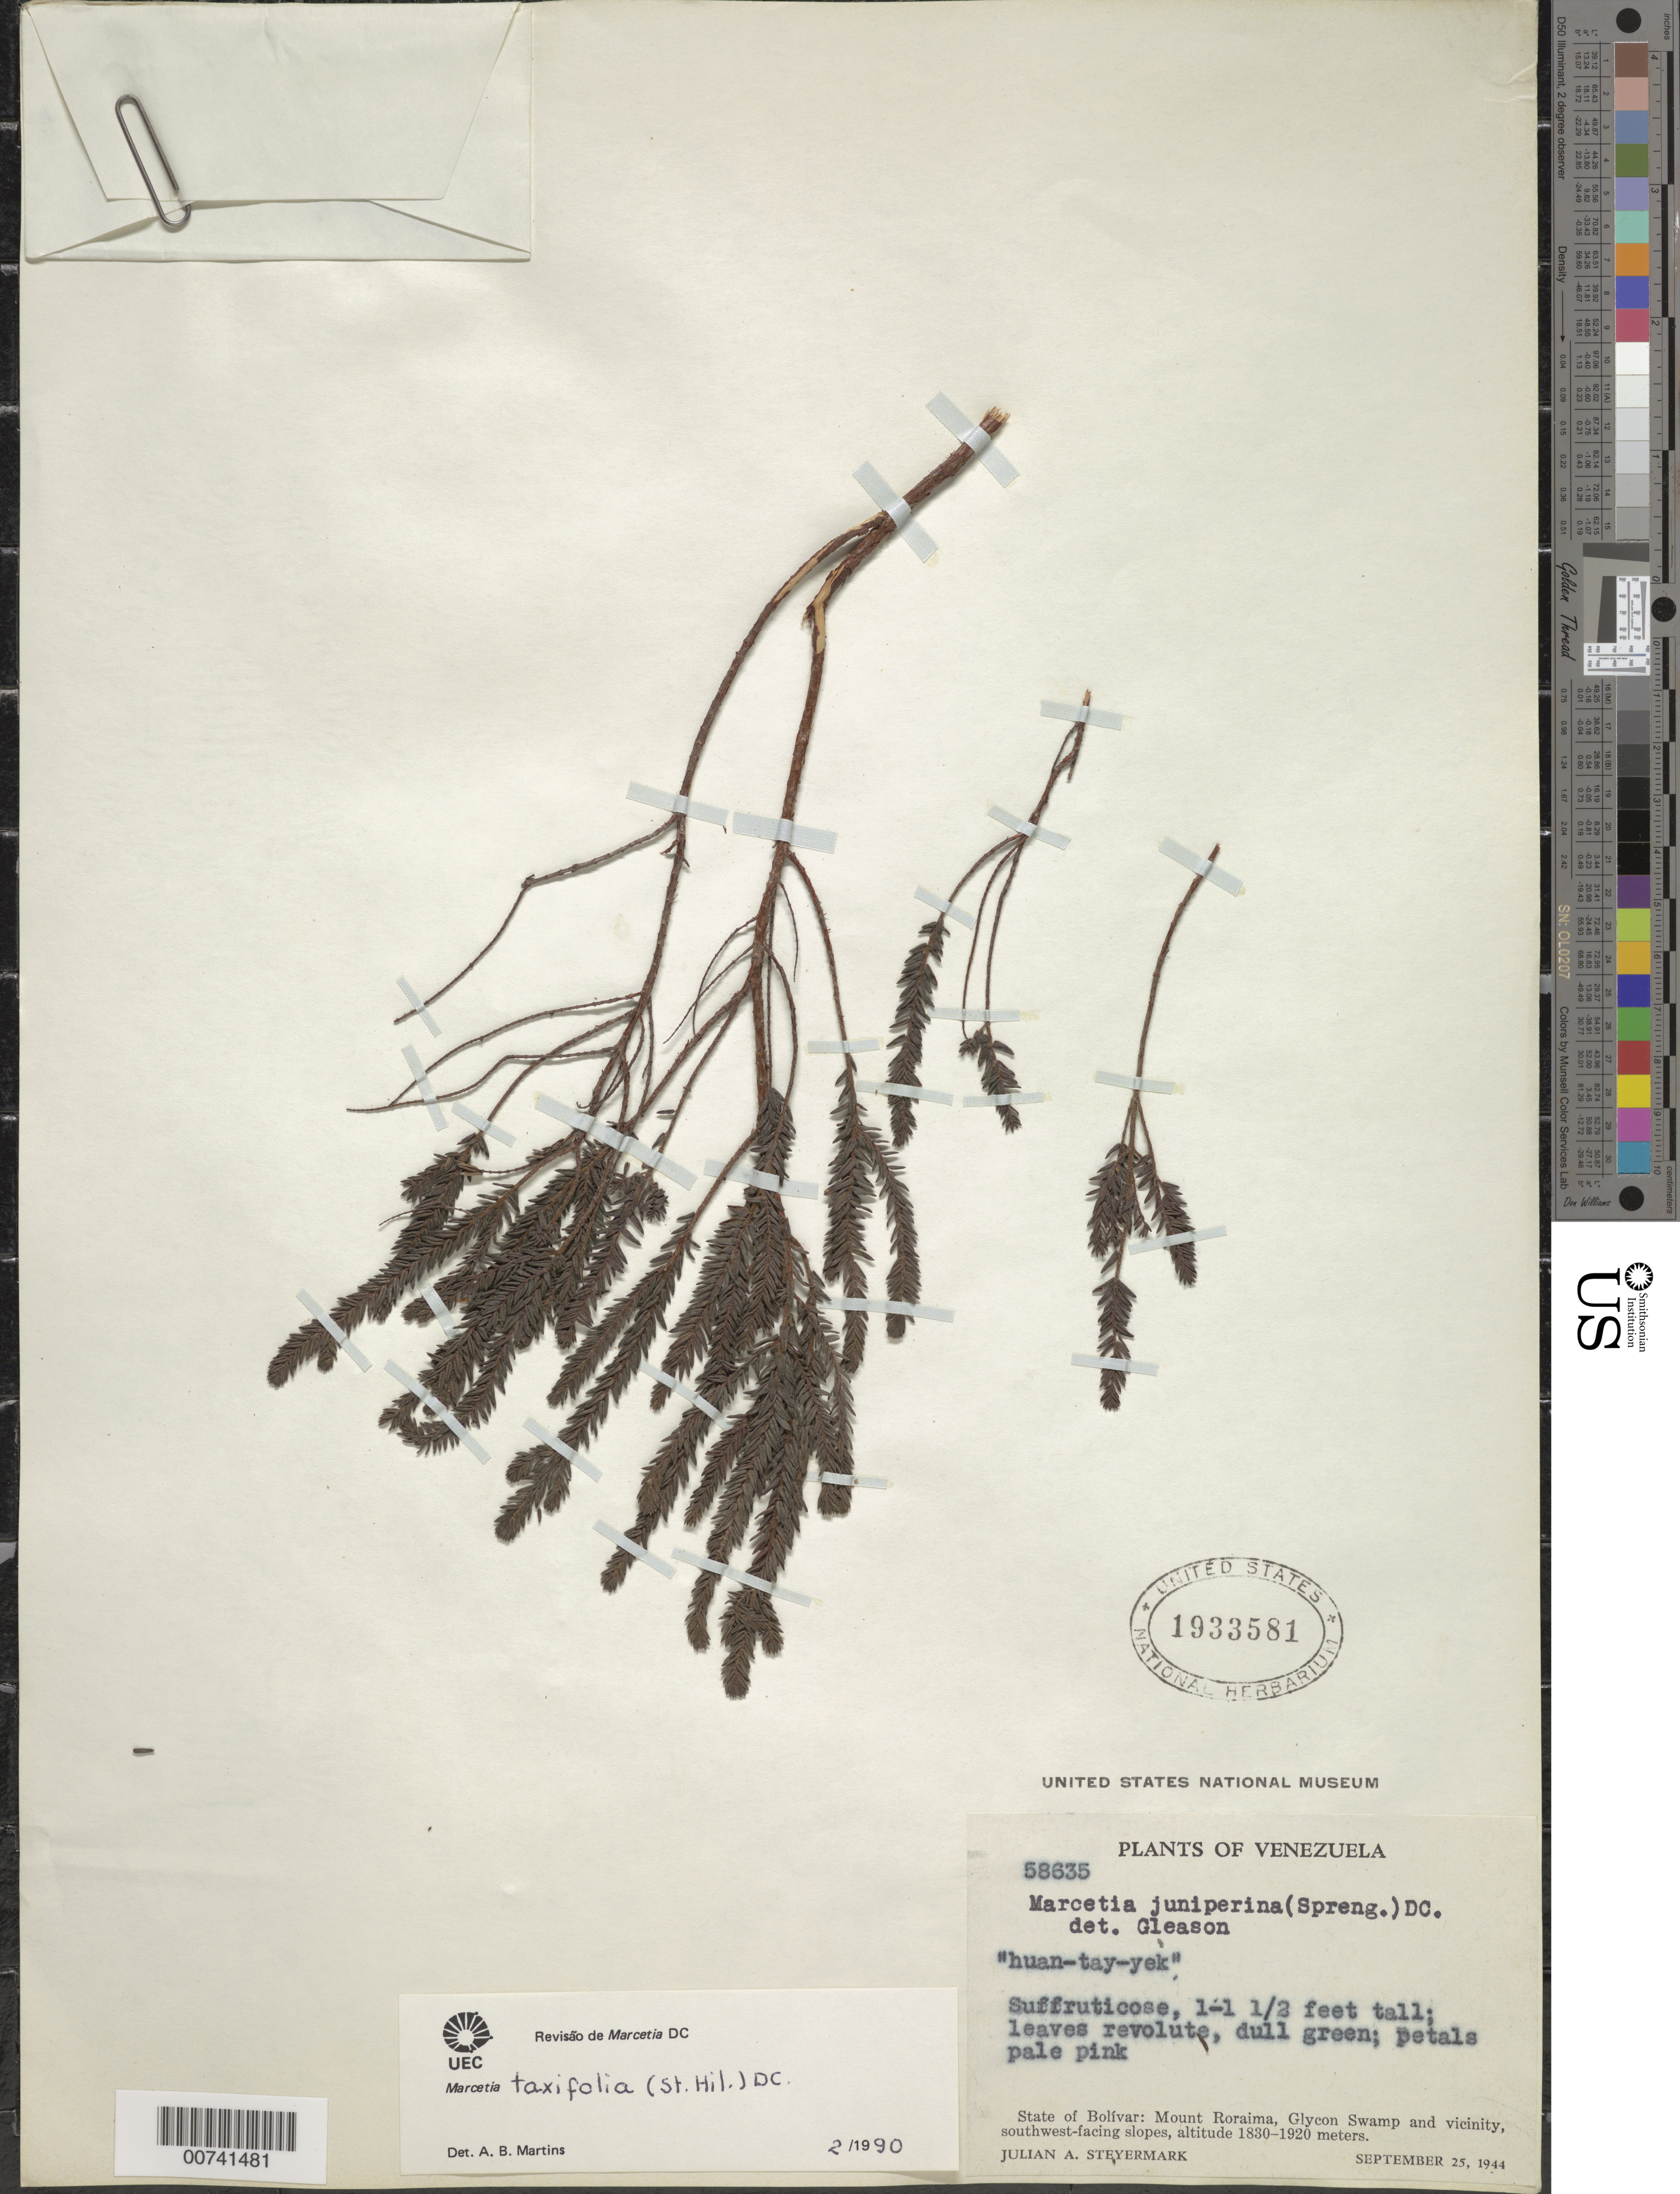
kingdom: Plantae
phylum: Tracheophyta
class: Magnoliopsida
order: Myrtales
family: Melastomataceae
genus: Marcetia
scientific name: Marcetia taxifolia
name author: (A. St.-Hil.) DC.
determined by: Martins, A. B.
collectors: J. Steyermark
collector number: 58635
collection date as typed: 25-Sep-44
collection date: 1944-09-25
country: Venezuela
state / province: Bolívar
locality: Mt. Roraima, Glycon swamp and vic.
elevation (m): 1830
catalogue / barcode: US 1933581